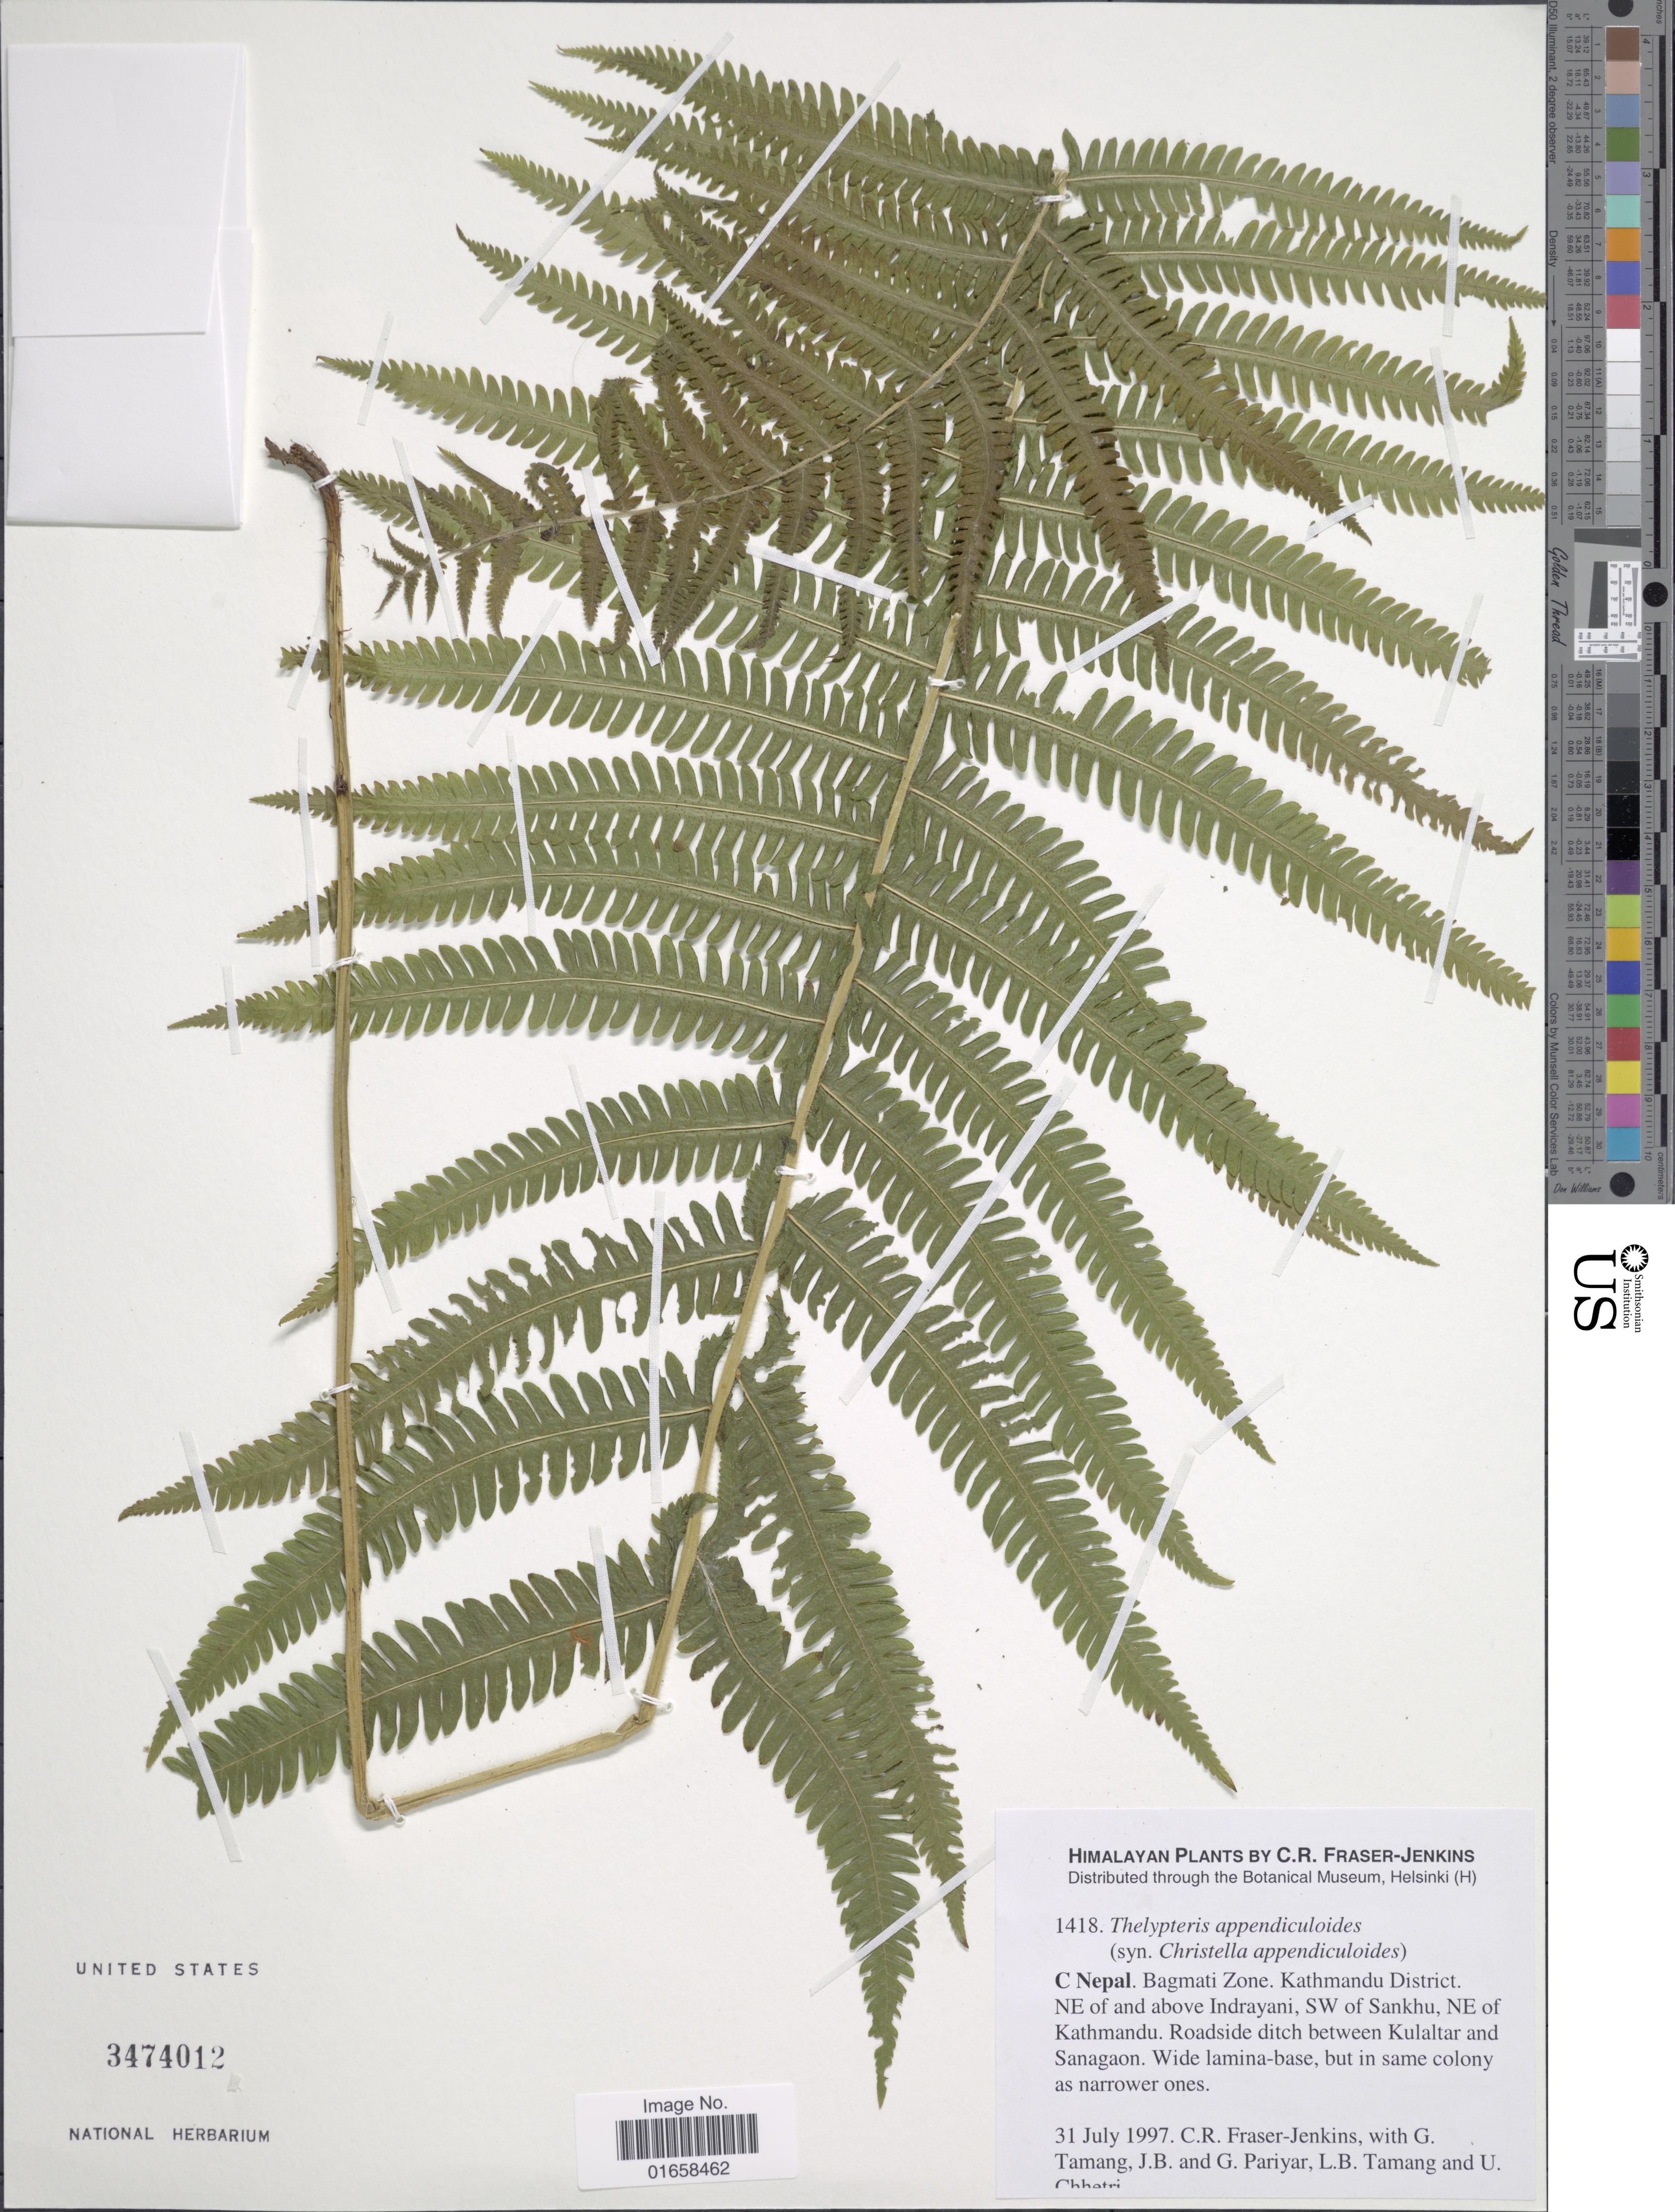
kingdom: Plantae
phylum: Tracheophyta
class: Polypodiopsida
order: Polypodiales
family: Thelypteridaceae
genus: Christella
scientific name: Christella appendicula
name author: (C. Presl) Holttum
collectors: C. R. Fraser-Jenkins, G. Tamang, J. Pariyar, G. Pariyar & et al.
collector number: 1418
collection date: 1997-07-31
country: Nepal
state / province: Bagmati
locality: C Nepal. Bagmati Zone. Kathmandu District. Ne of and above Indrayani, SW of Sankhu, NE of Kathmandu. Roadside ditch between Kulaltar and Sanagaon. Himalayan Plants.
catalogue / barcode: US 3474012